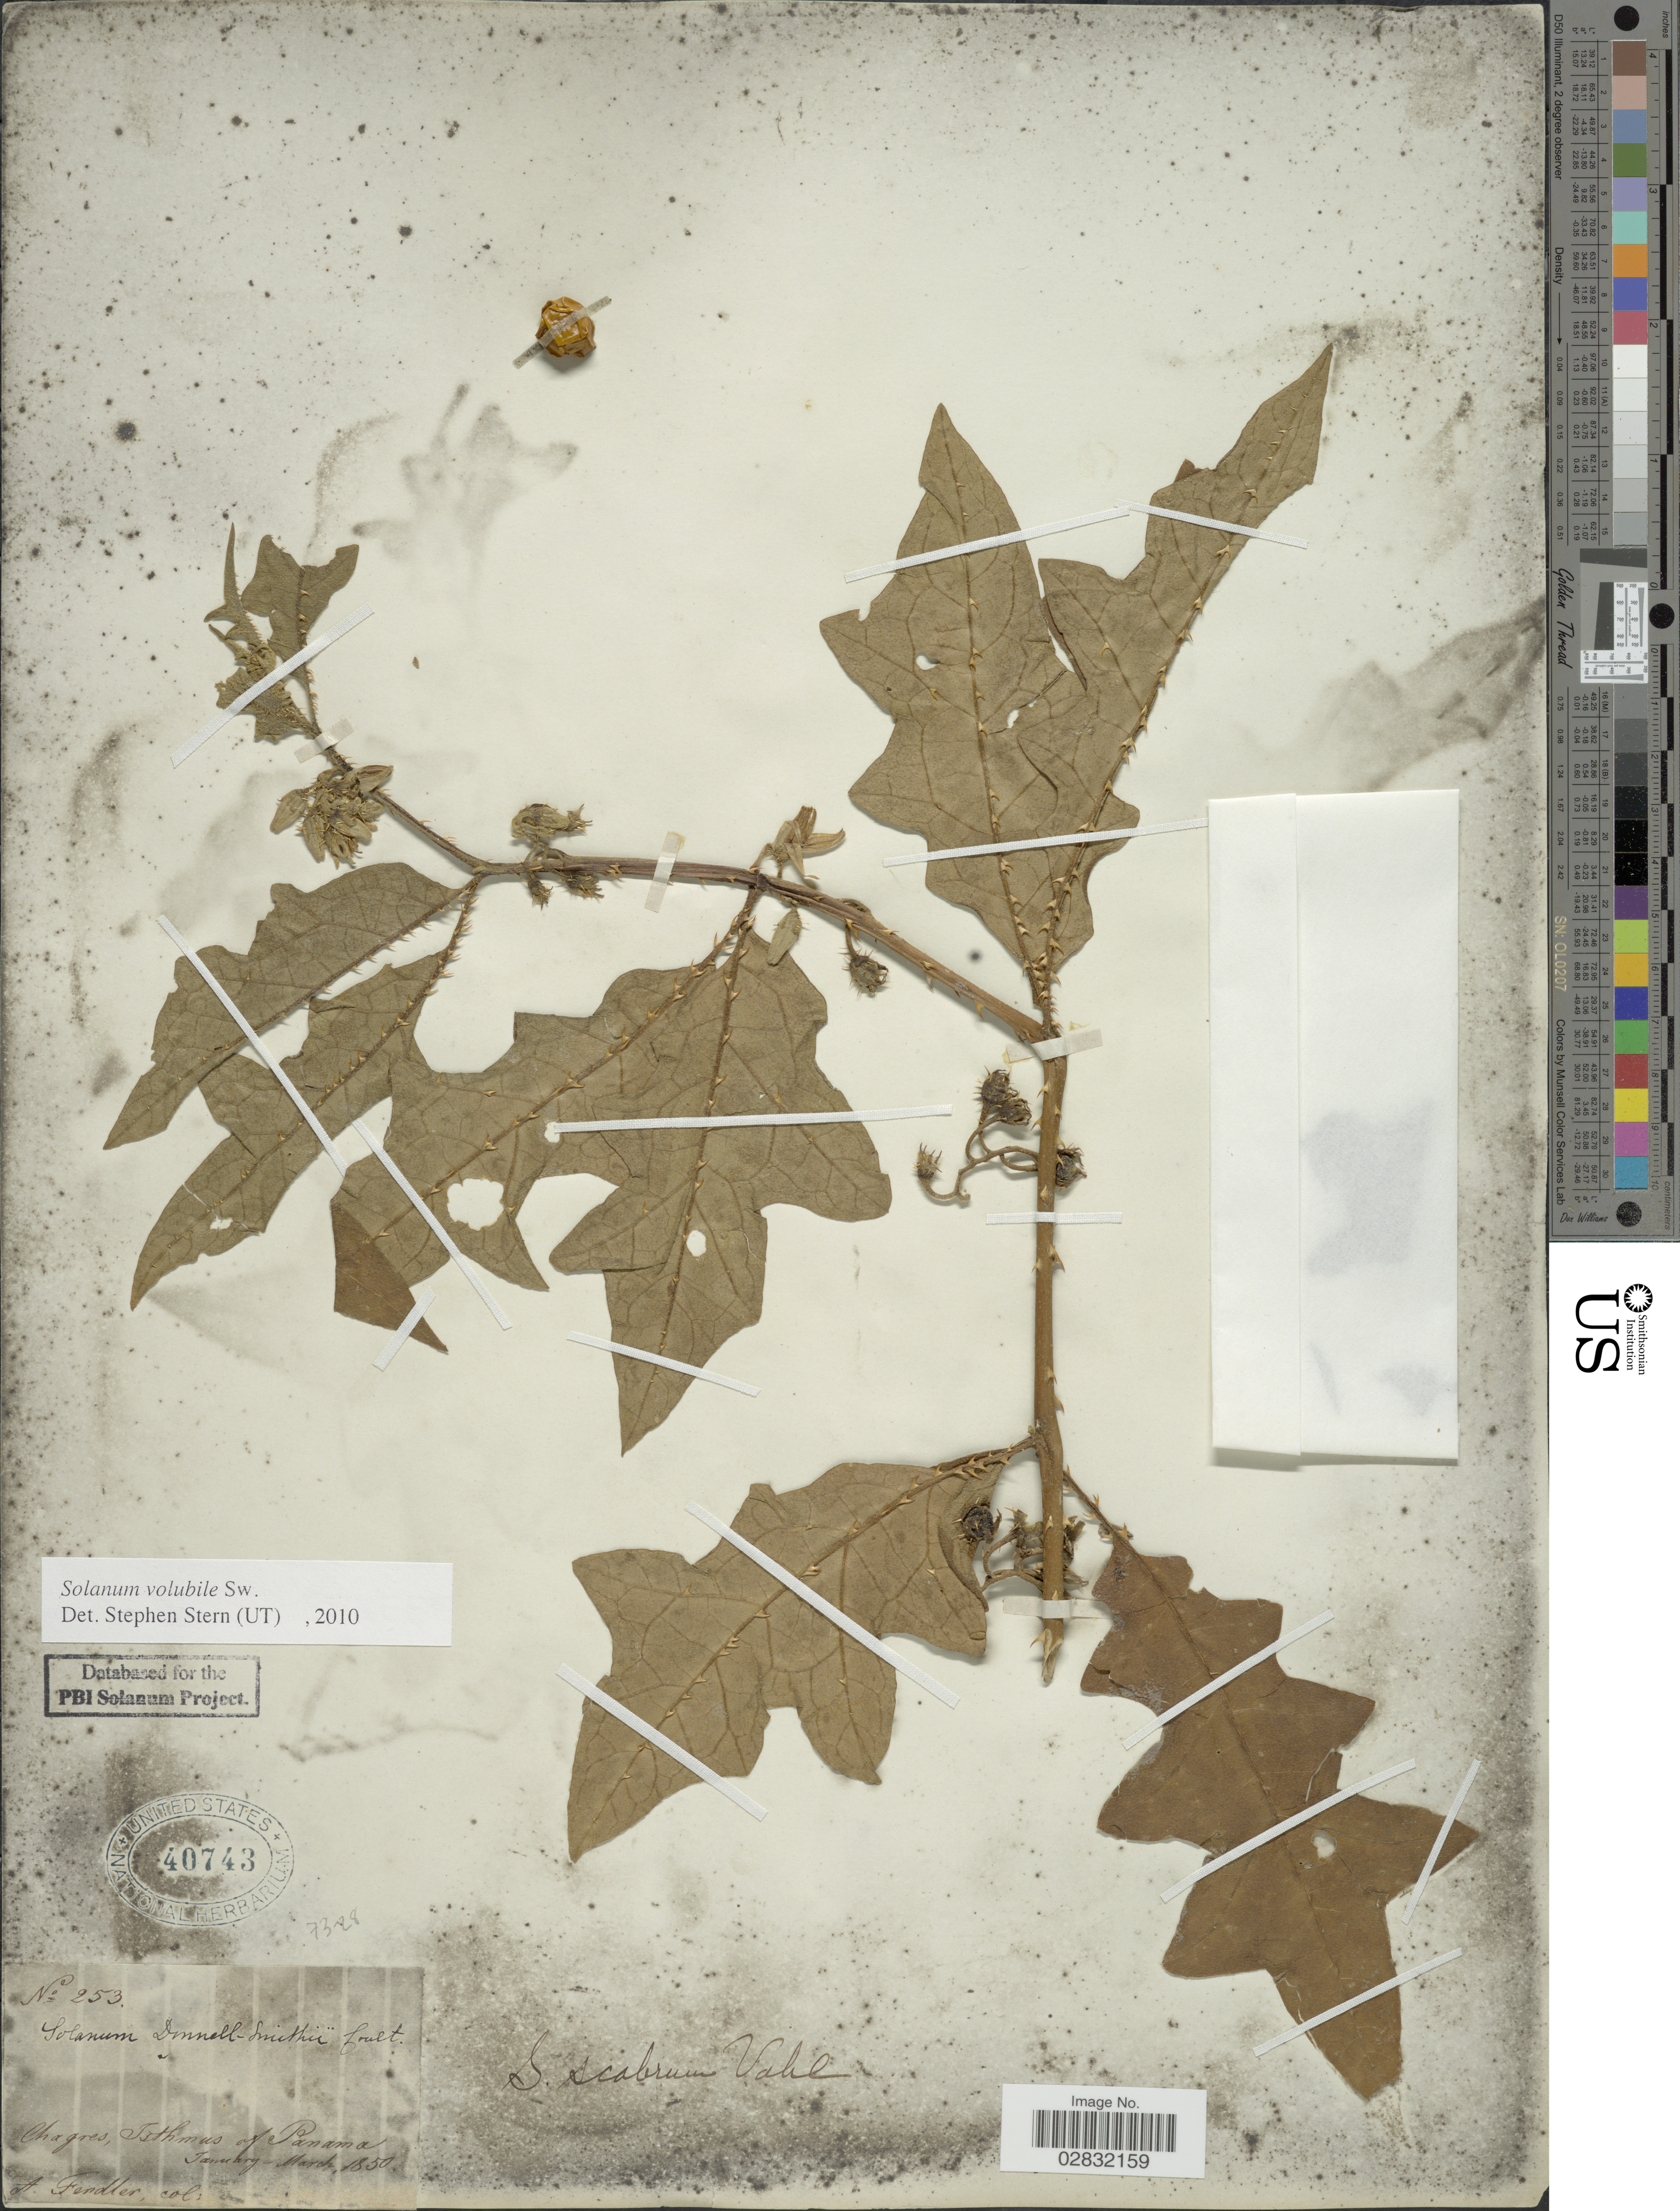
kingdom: Plantae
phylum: Tracheophyta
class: Magnoliopsida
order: Solanales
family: Solanaceae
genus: Solanum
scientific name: Solanum volubile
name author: Sw.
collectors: A. Fendler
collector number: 253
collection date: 1850-01/1850-03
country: Panama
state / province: Panamá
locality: Chagres, Isthmus of Panama.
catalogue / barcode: US 40743